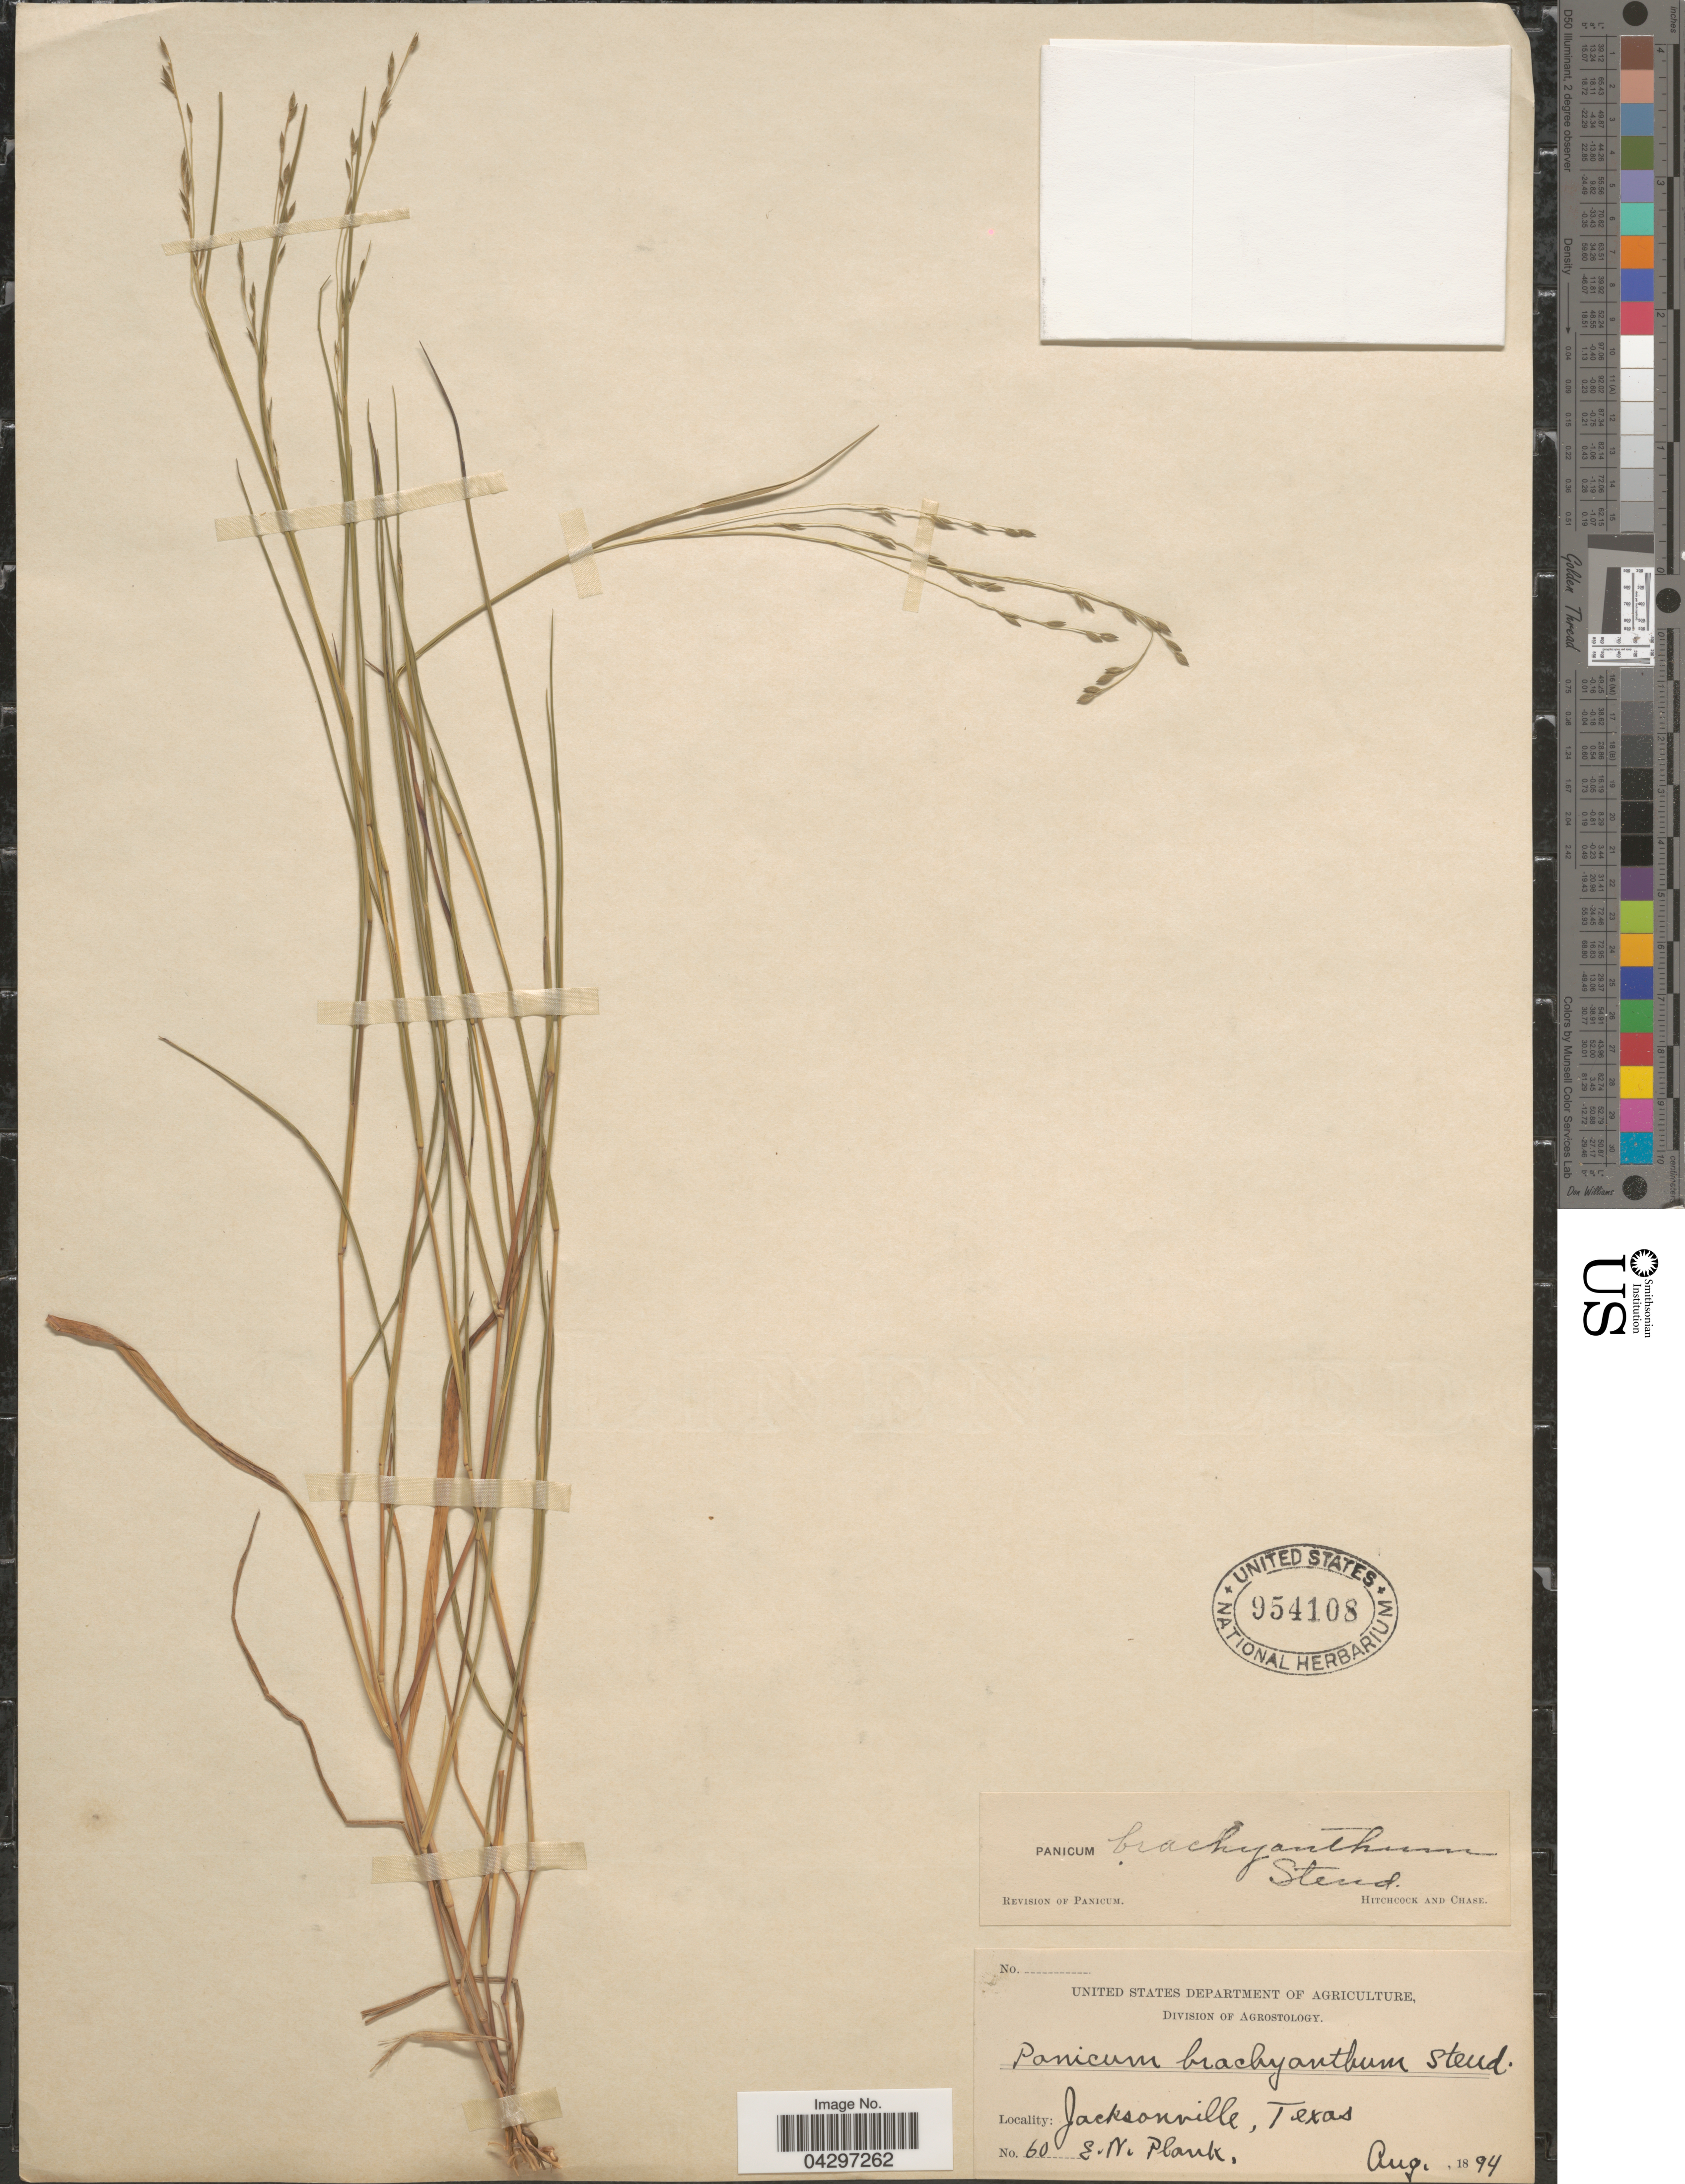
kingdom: Plantae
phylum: Tracheophyta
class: Liliopsida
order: Poales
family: Poaceae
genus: Panicum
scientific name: Panicum brachyanthum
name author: Steud.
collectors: E. Plank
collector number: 60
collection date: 1894-08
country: United States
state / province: Texas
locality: Jacksonville.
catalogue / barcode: US 954108